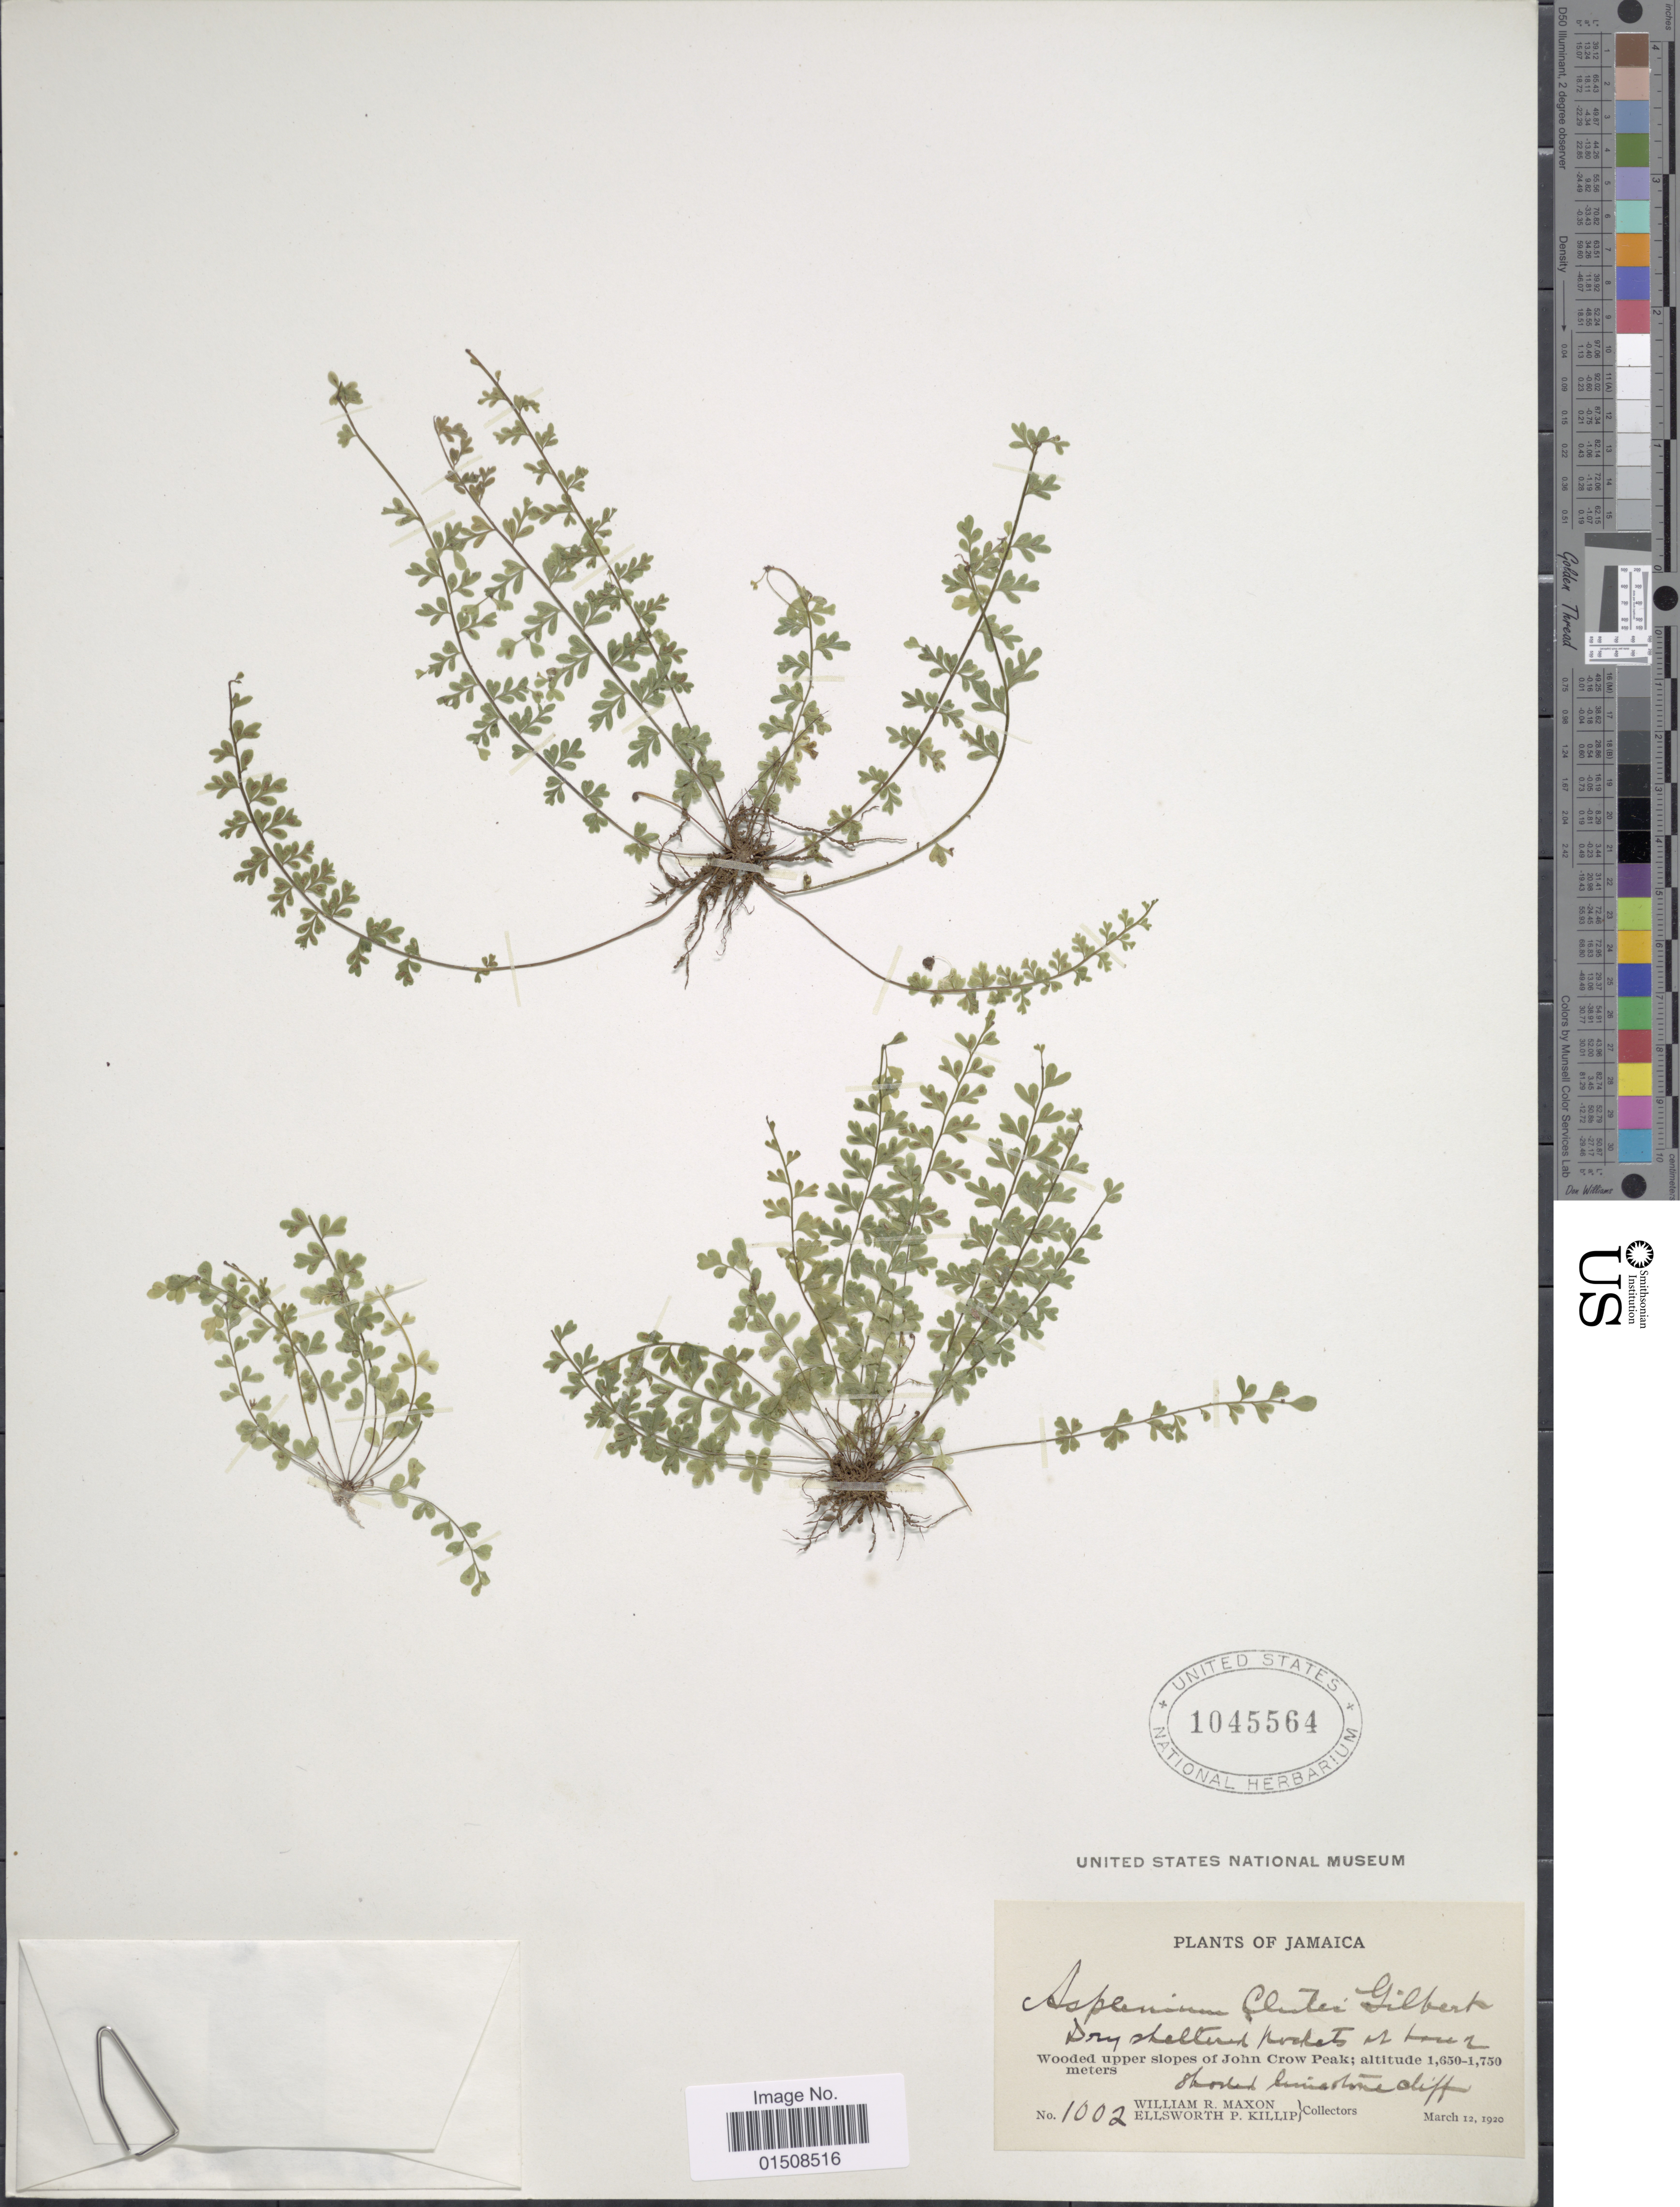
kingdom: Plantae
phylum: Tracheophyta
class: Polypodiopsida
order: Polypodiales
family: Aspleniaceae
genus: Asplenium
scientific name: Asplenium clutei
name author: Gilbert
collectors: W. R. Maxon & E. P. Killip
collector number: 1002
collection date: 1920-03-12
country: Jamaica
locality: Wooded upper slopes of John Crow Peak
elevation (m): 1650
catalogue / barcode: US 1045564